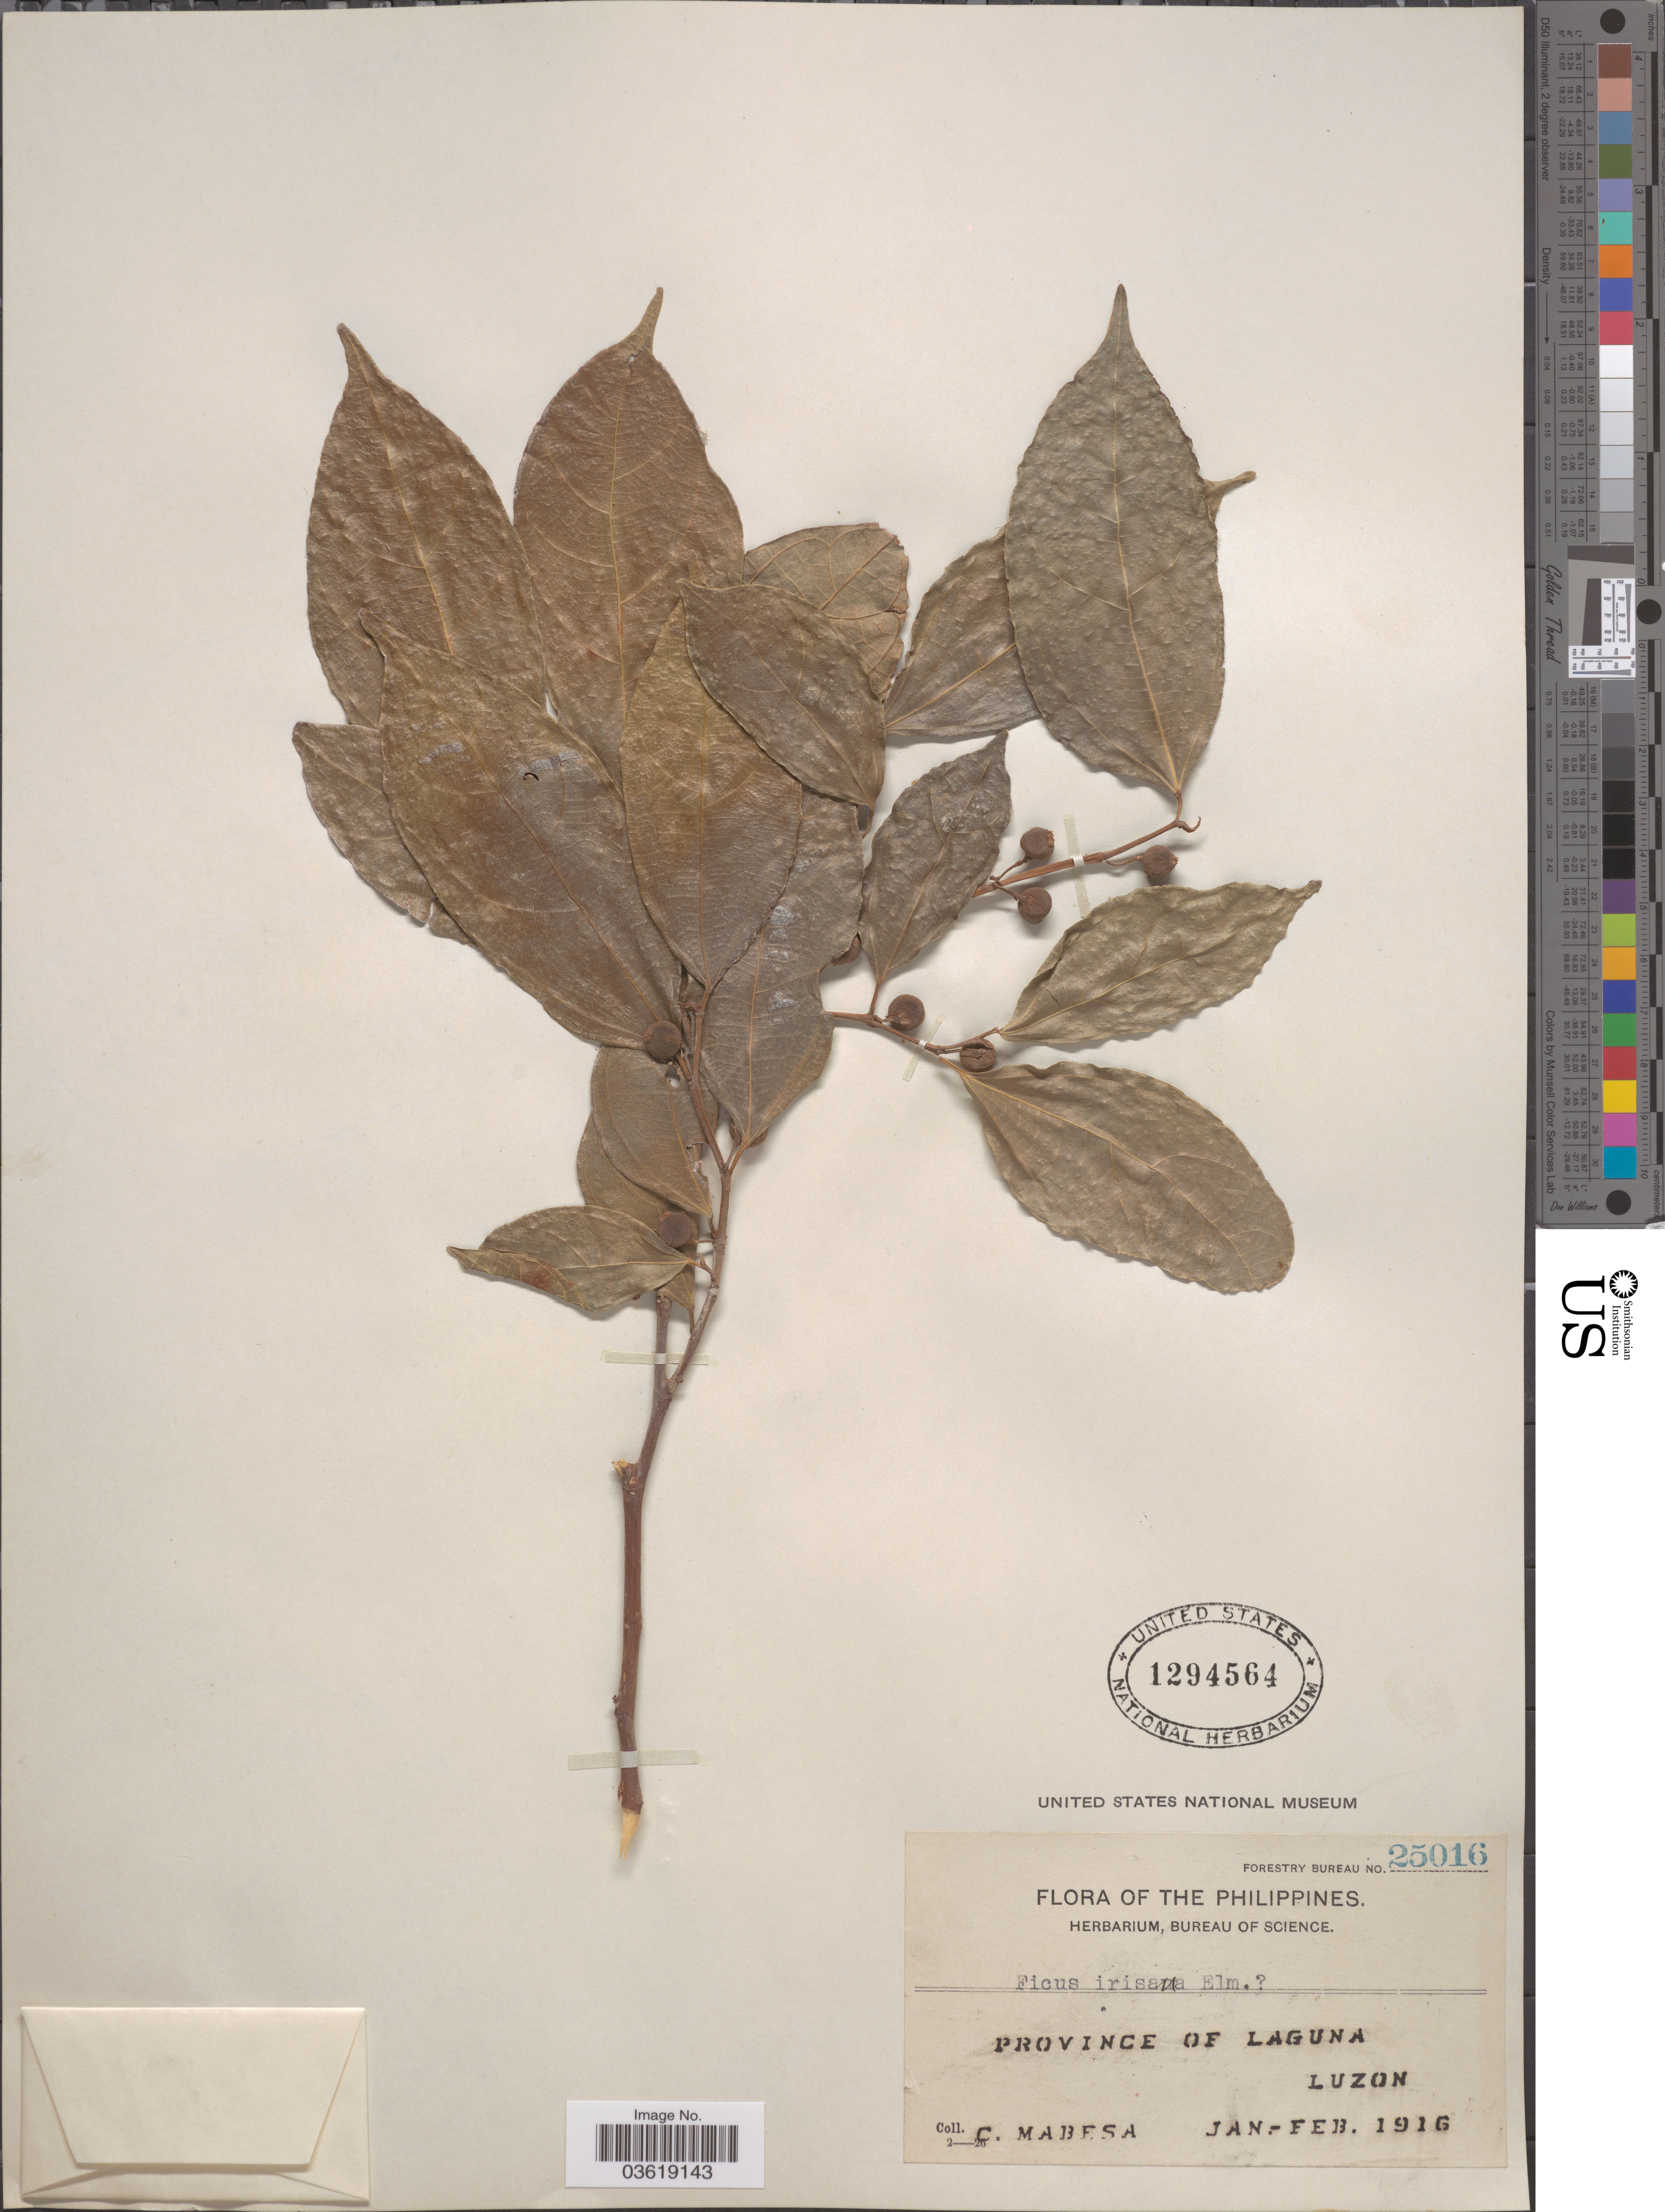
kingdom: Plantae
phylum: Tracheophyta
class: Magnoliopsida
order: Rosales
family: Moraceae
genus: Ficus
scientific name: Ficus irisana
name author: Elmer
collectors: C. Mabesa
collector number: Forestry Bureau 25016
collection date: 1916-01/1916-02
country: Philippines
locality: Province of Laguna, Luzon.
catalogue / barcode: US 1294564